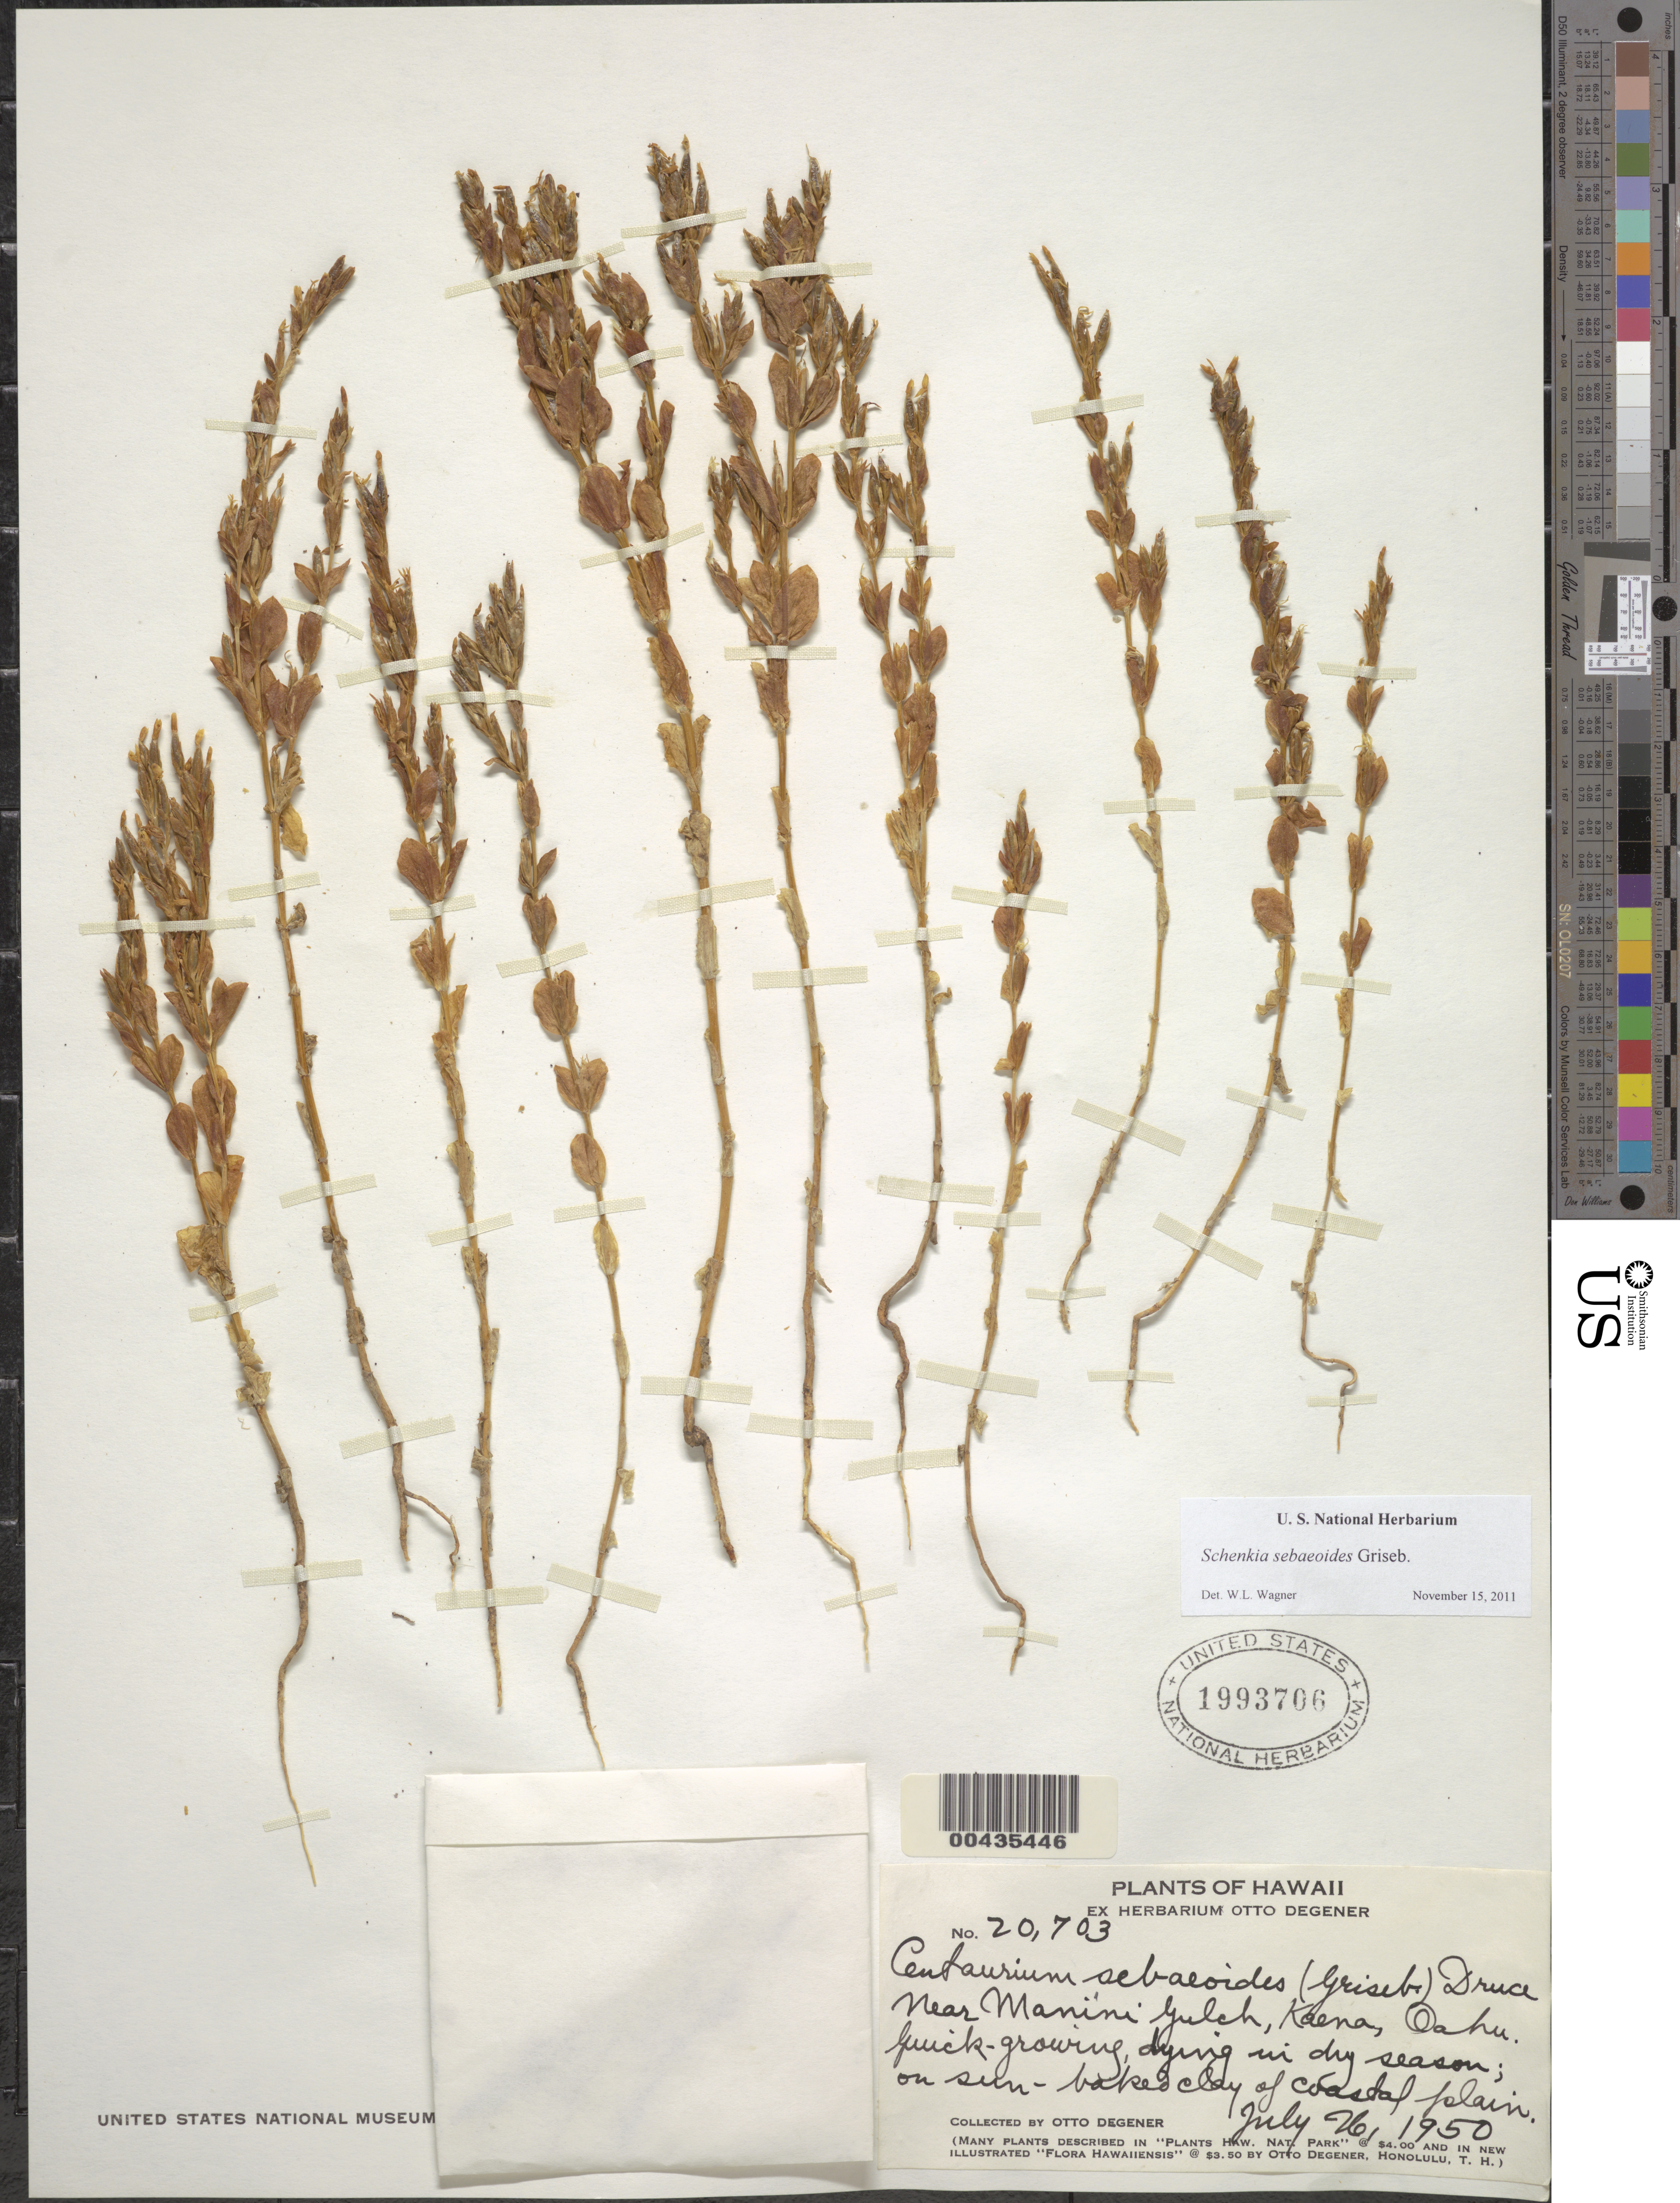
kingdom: Plantae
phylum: Tracheophyta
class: Magnoliopsida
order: Gentianales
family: Gentianaceae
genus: Schenkia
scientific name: Schenkia sebaeoides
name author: (A. Gray) Griseb.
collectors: O. Degener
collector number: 20703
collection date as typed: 26 Jul 1950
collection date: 1950-07-26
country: United States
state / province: Hawaii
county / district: Honolulu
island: Oahu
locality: Near Manini Gulch, Kaena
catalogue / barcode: US 1993706